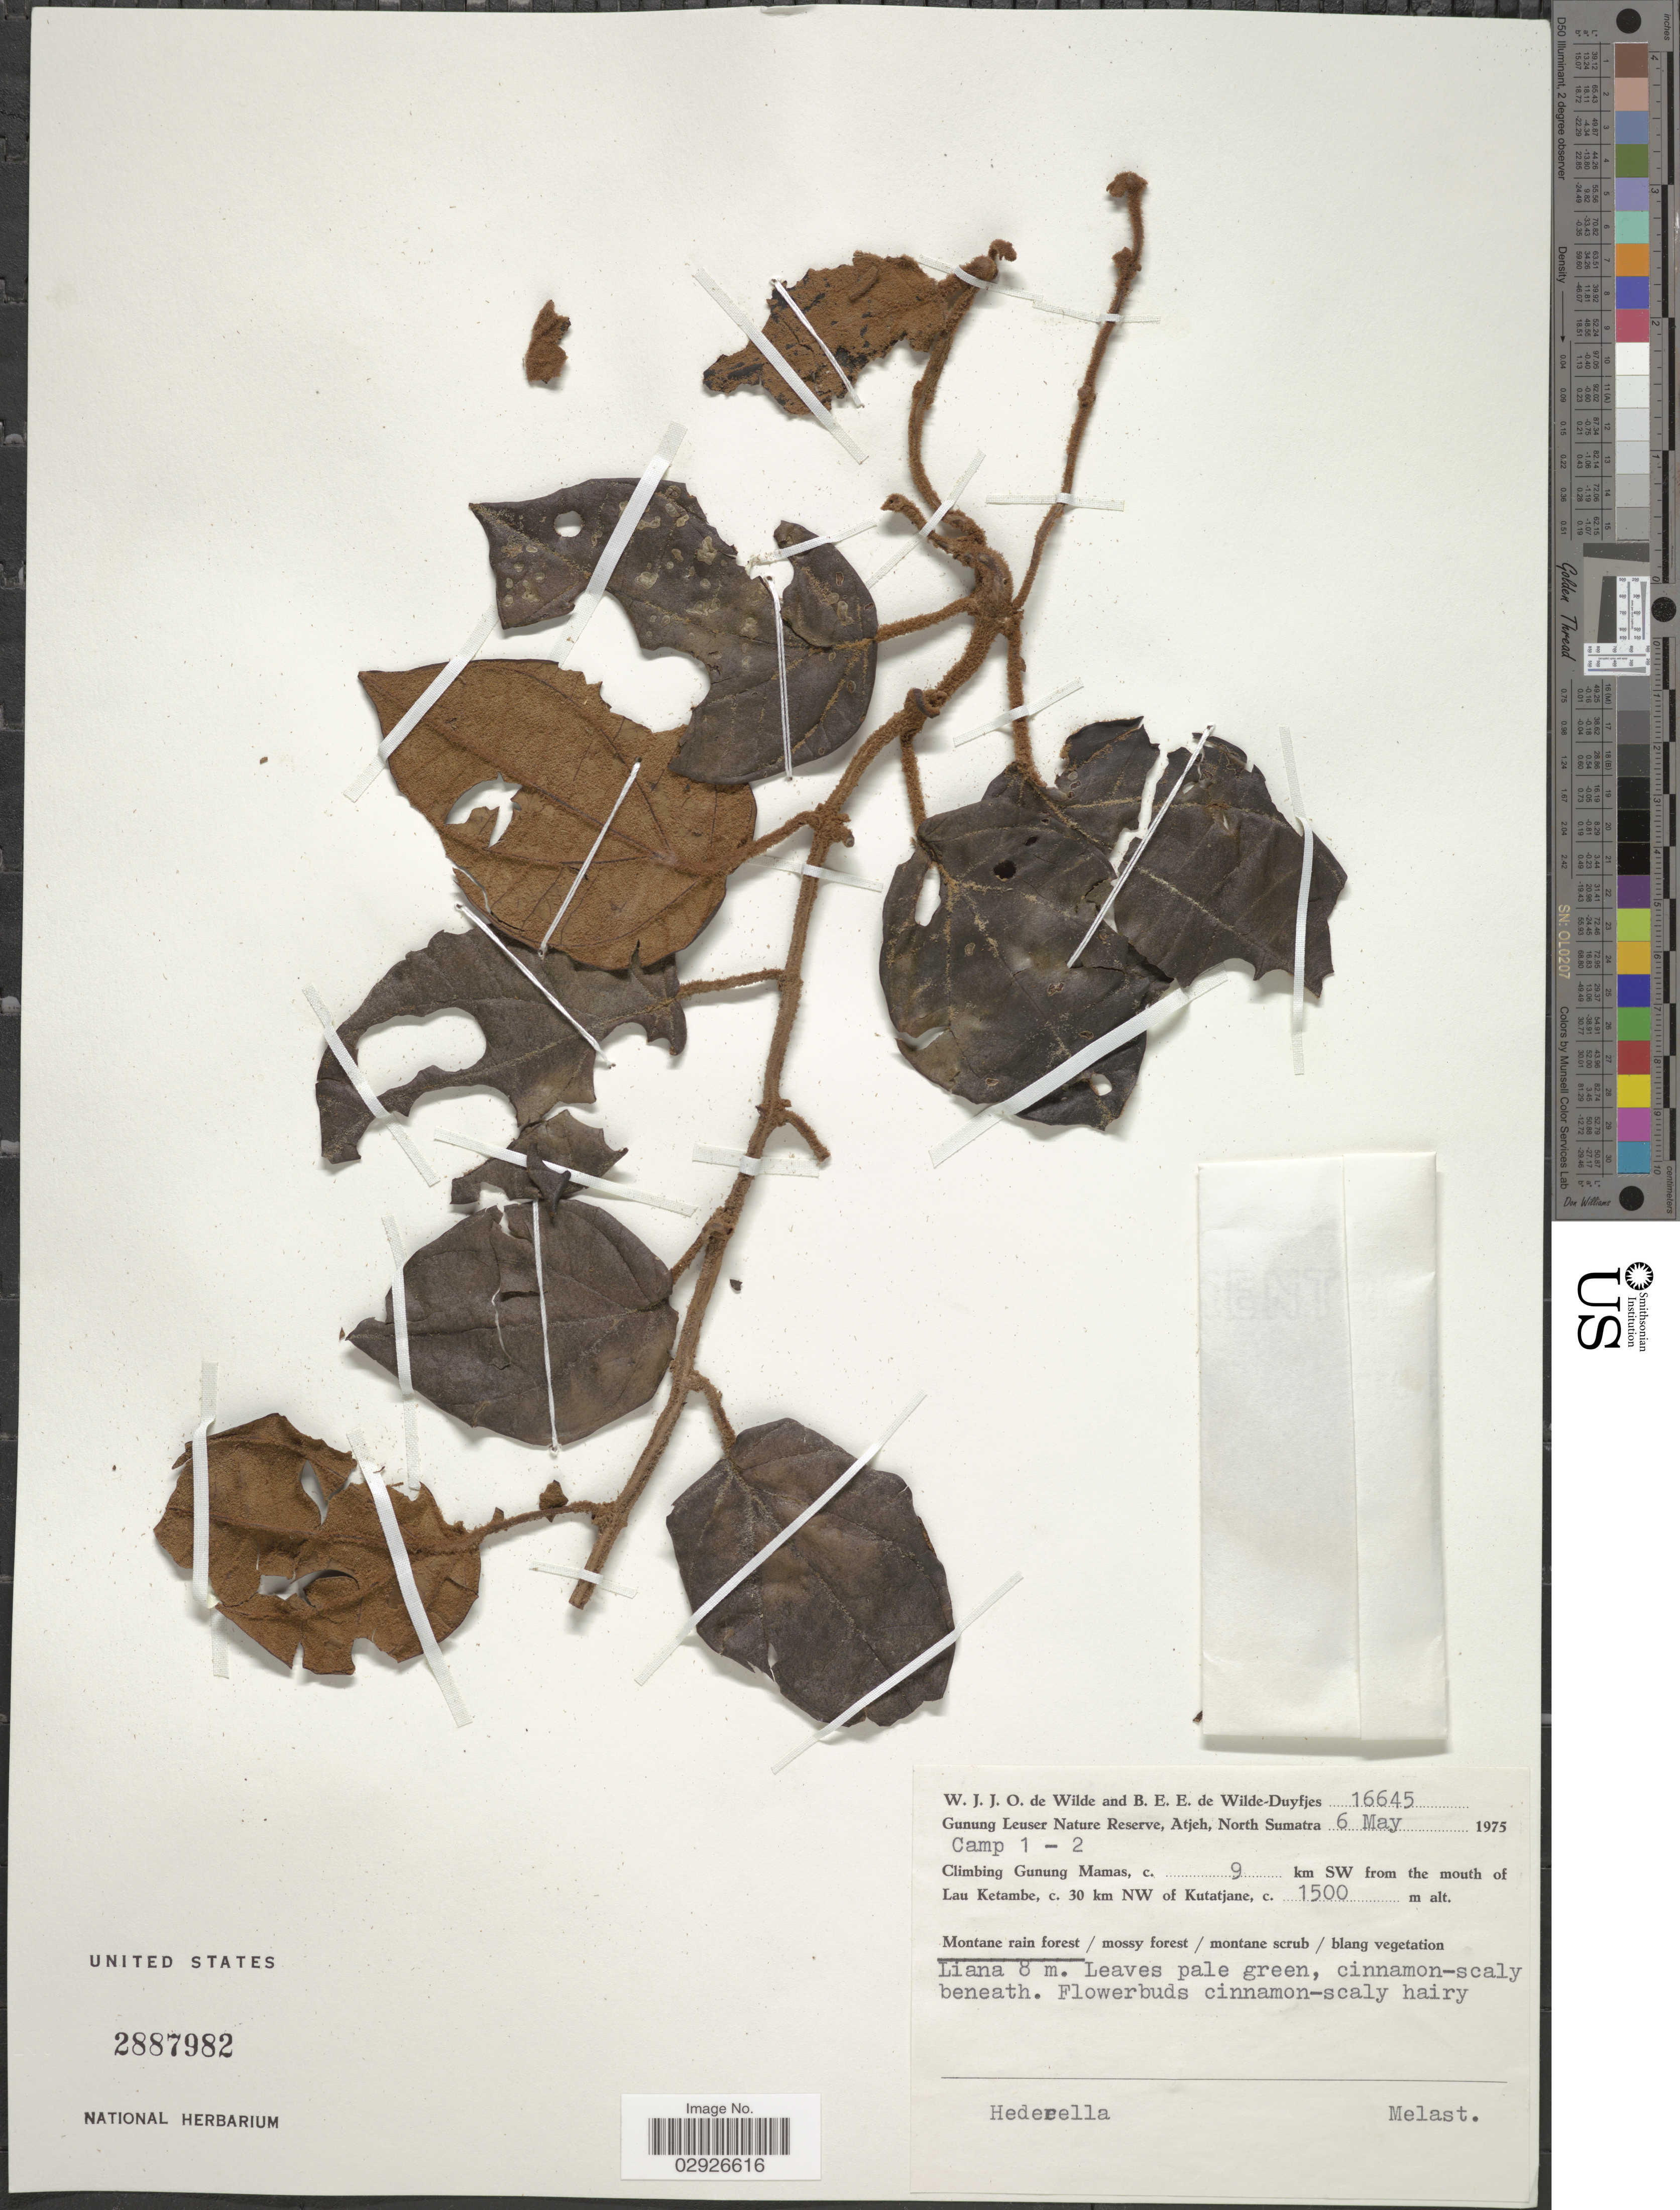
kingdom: Plantae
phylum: Tracheophyta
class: Magnoliopsida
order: Myrtales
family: Melastomataceae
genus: Catanthera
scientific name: Catanthera sp.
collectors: W. J. de Wilde & B. E. de Wilde-Duyfjes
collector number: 16645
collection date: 1975-05-06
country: Indonesia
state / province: Sumatra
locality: Gunung Leuser Reserve, Atjeh, North Sumatra. Ca,p 1 - 2. Climbing Gunung Mamas, c. 9 km SW from the mouth of Lau Ketambe, c. 30 km Nw of Kutatjane.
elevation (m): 1500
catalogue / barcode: US 2887982